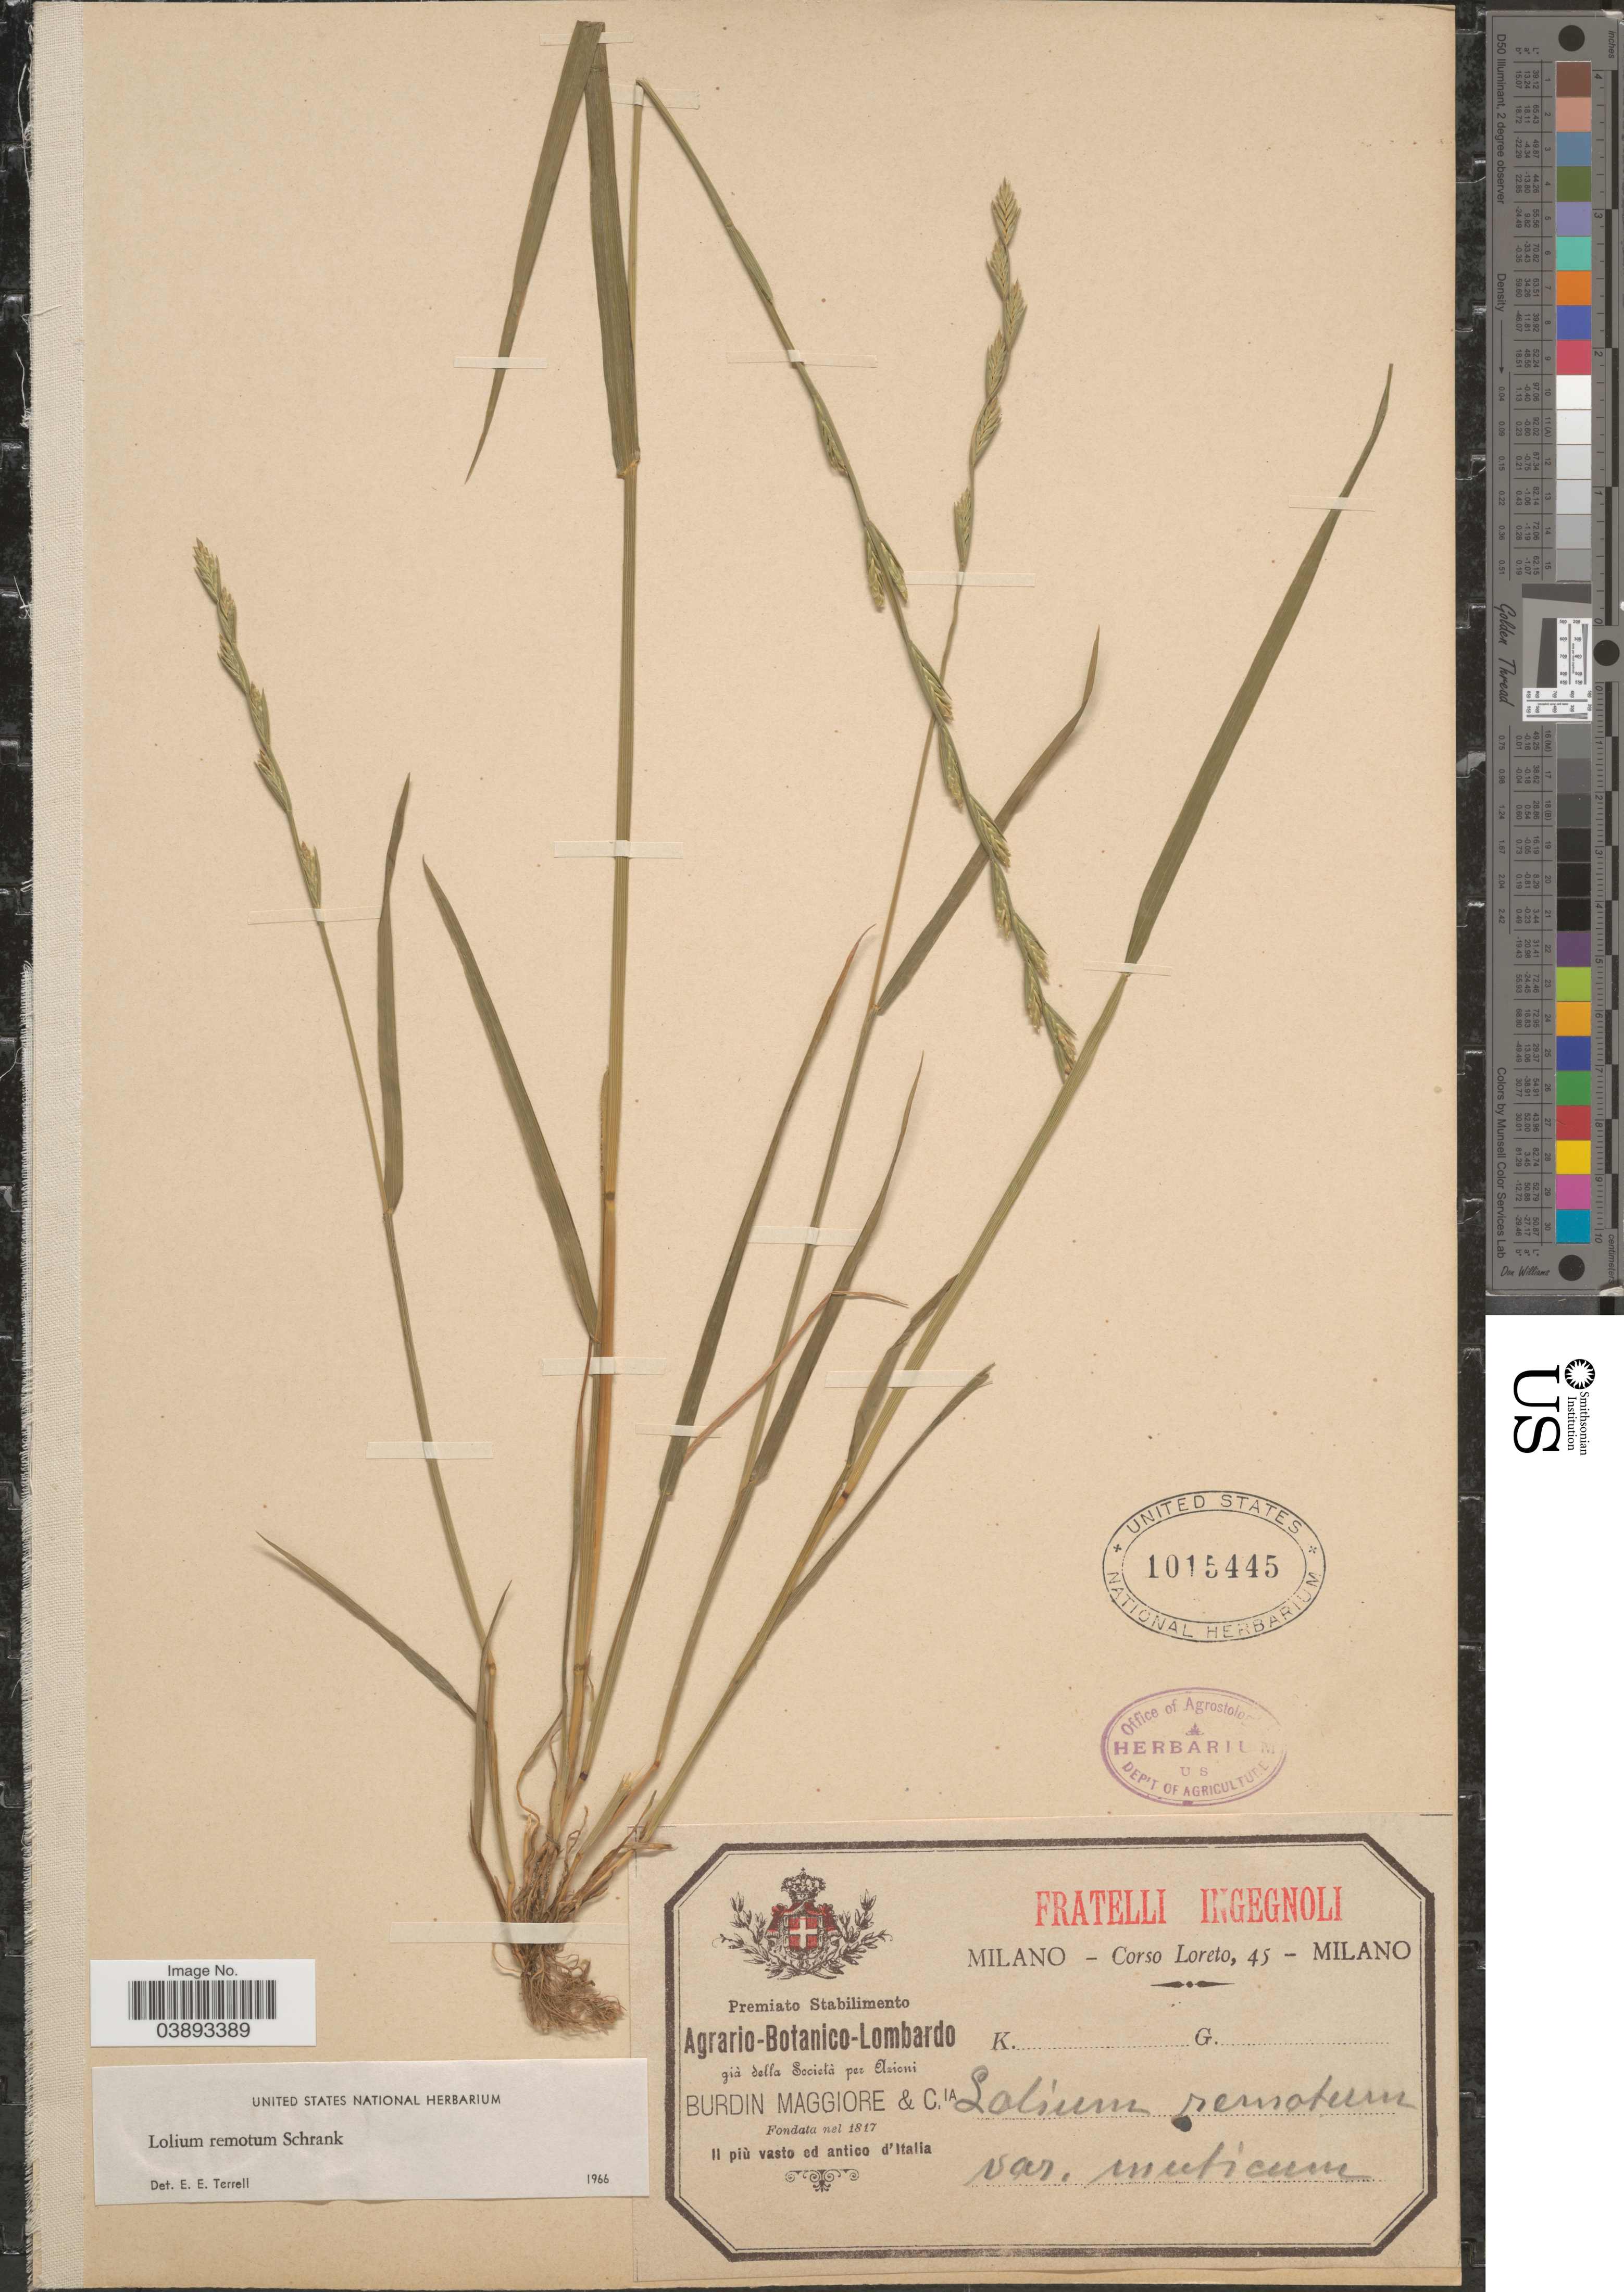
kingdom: Plantae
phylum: Tracheophyta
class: Liliopsida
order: Poales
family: Poaceae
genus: Lolium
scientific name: Lolium remotum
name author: Schrank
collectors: Loreto, C.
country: Italy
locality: Milano.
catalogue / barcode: US 1015445